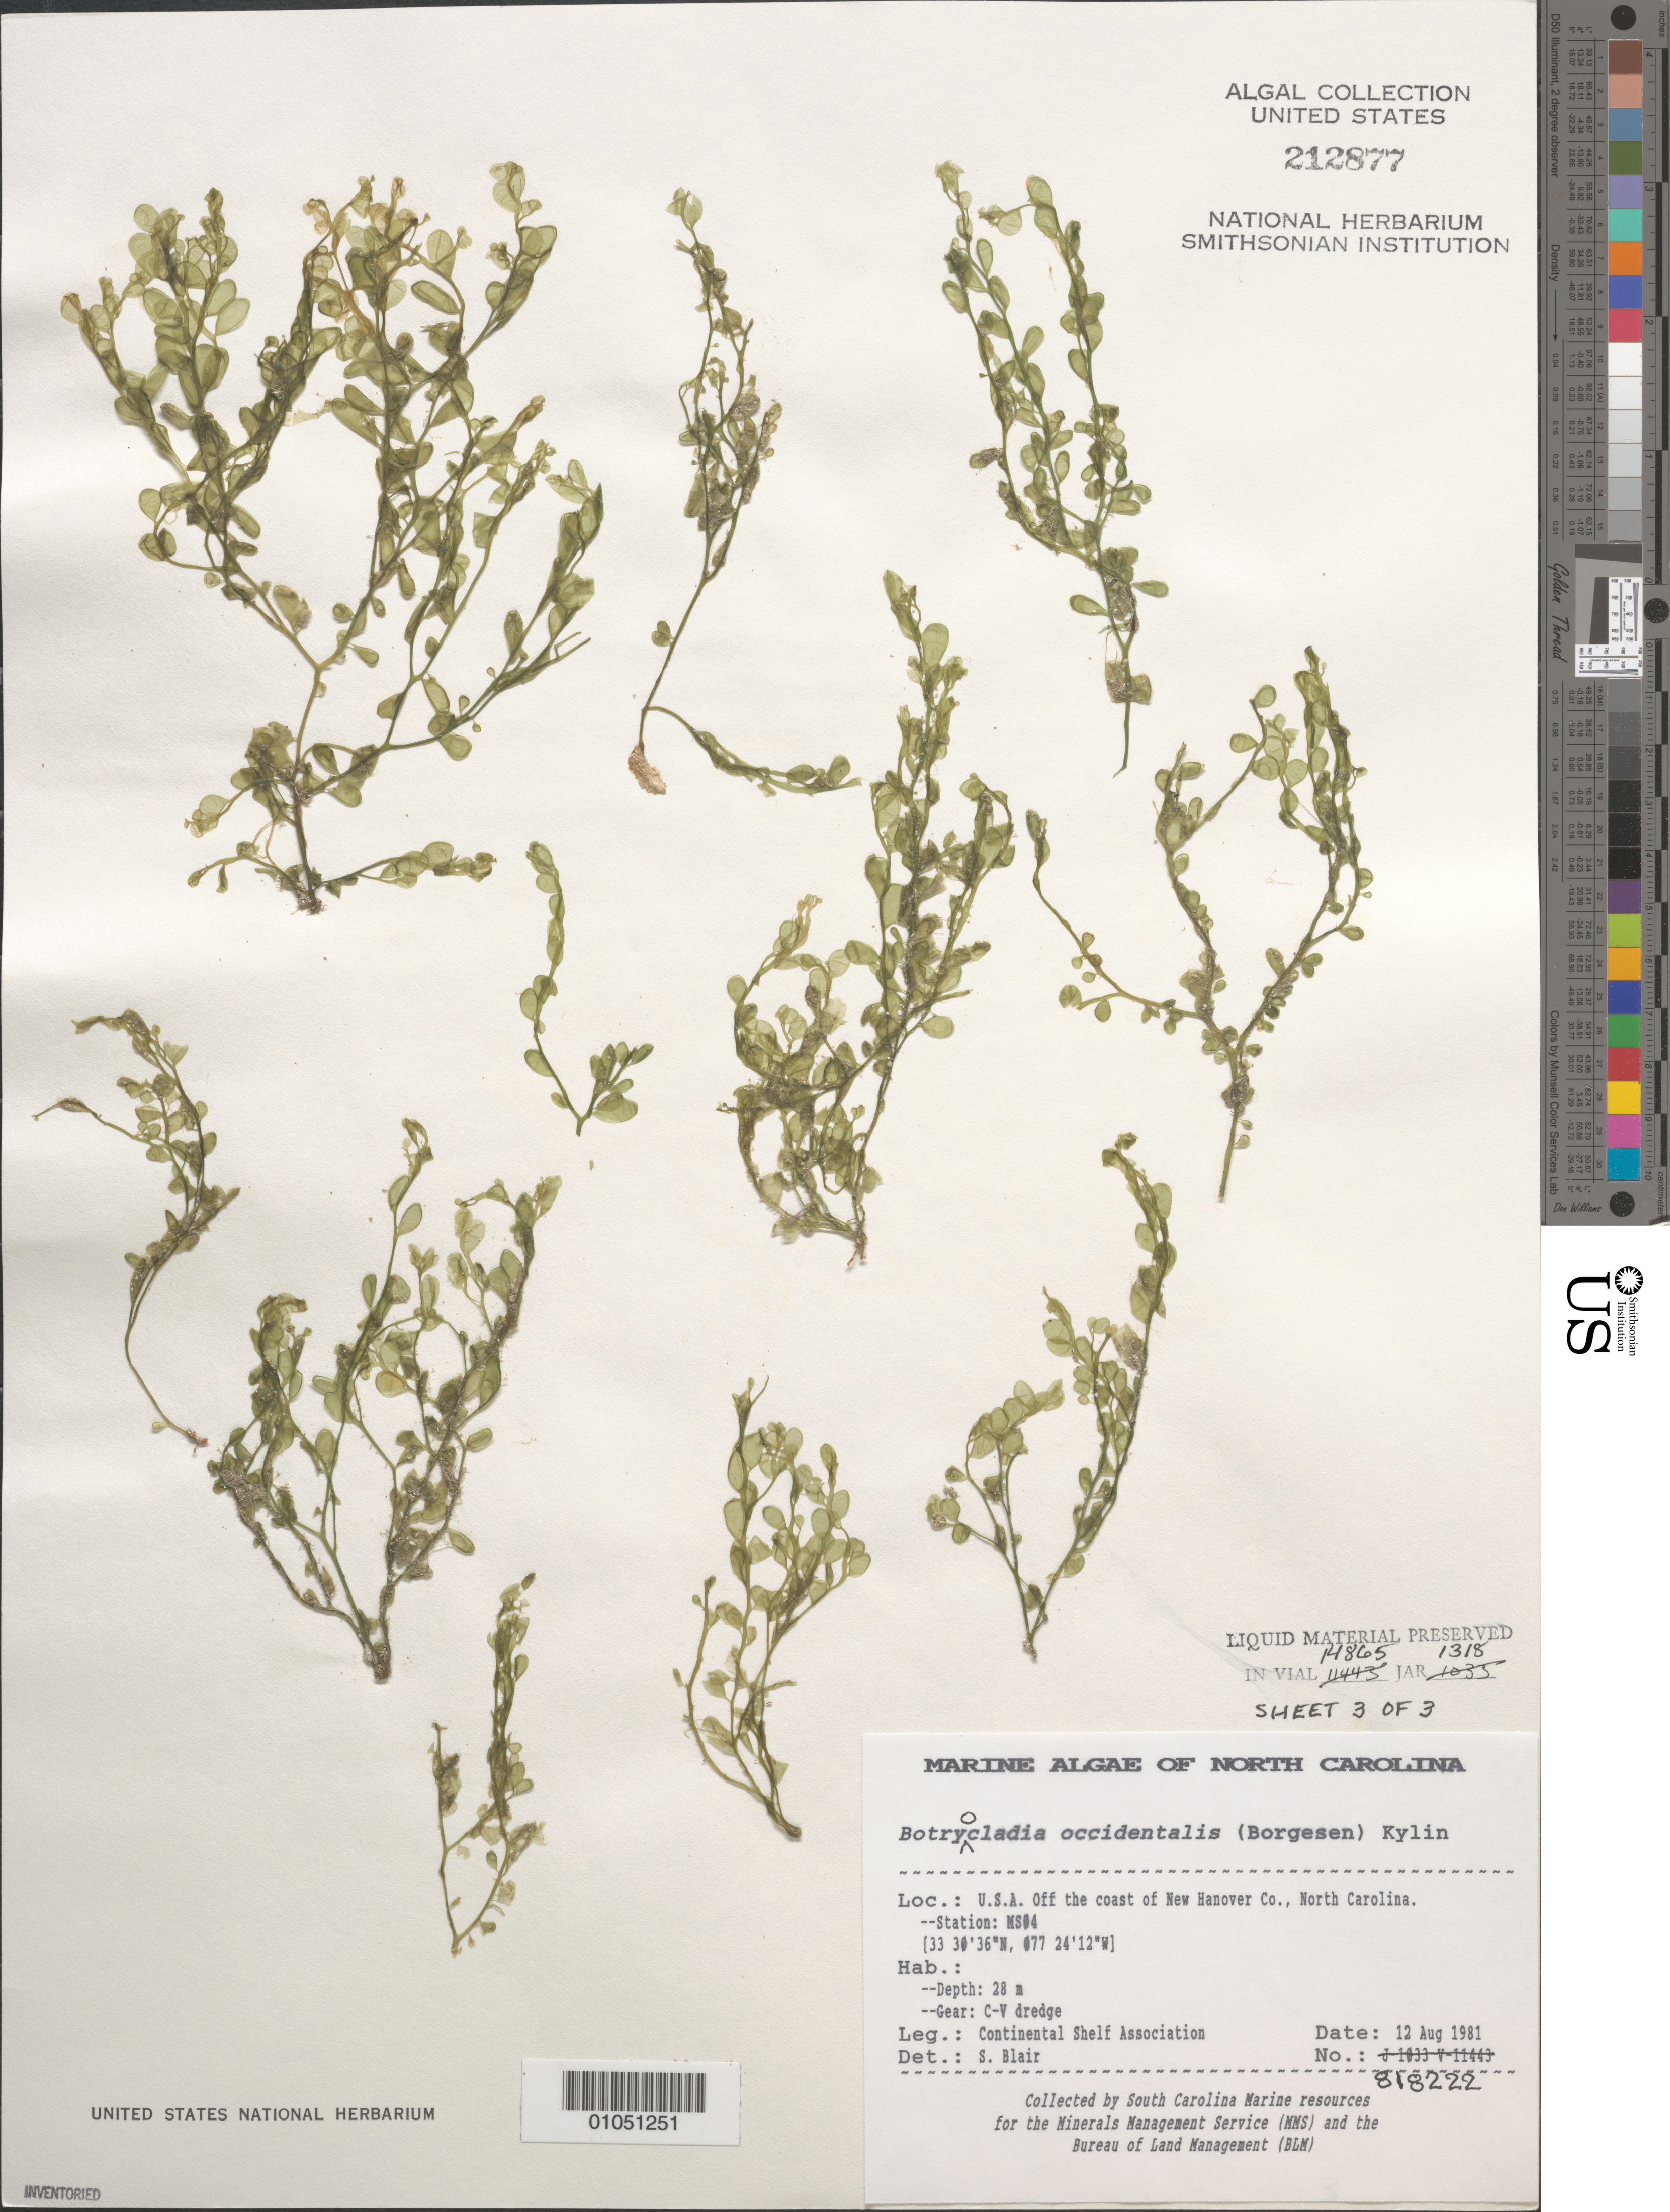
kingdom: Plantae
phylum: Rhodophyta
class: Florideophyceae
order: Rhodymeniales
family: Rhodymeniaceae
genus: Botryocladia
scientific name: Botryocladia occidentalis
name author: (Børgesen) Kylin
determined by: Blair, S. M.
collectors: Continental Shelf Associates for the MMS/BLM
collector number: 818222 (Station MS04)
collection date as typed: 12 Aug 1981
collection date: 1981-08-12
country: United States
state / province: North Carolina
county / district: New Hanover County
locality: North Atlantic Ocean off New Hanover County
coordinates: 33 30'36"N, 077 24'12"W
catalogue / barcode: US 212877